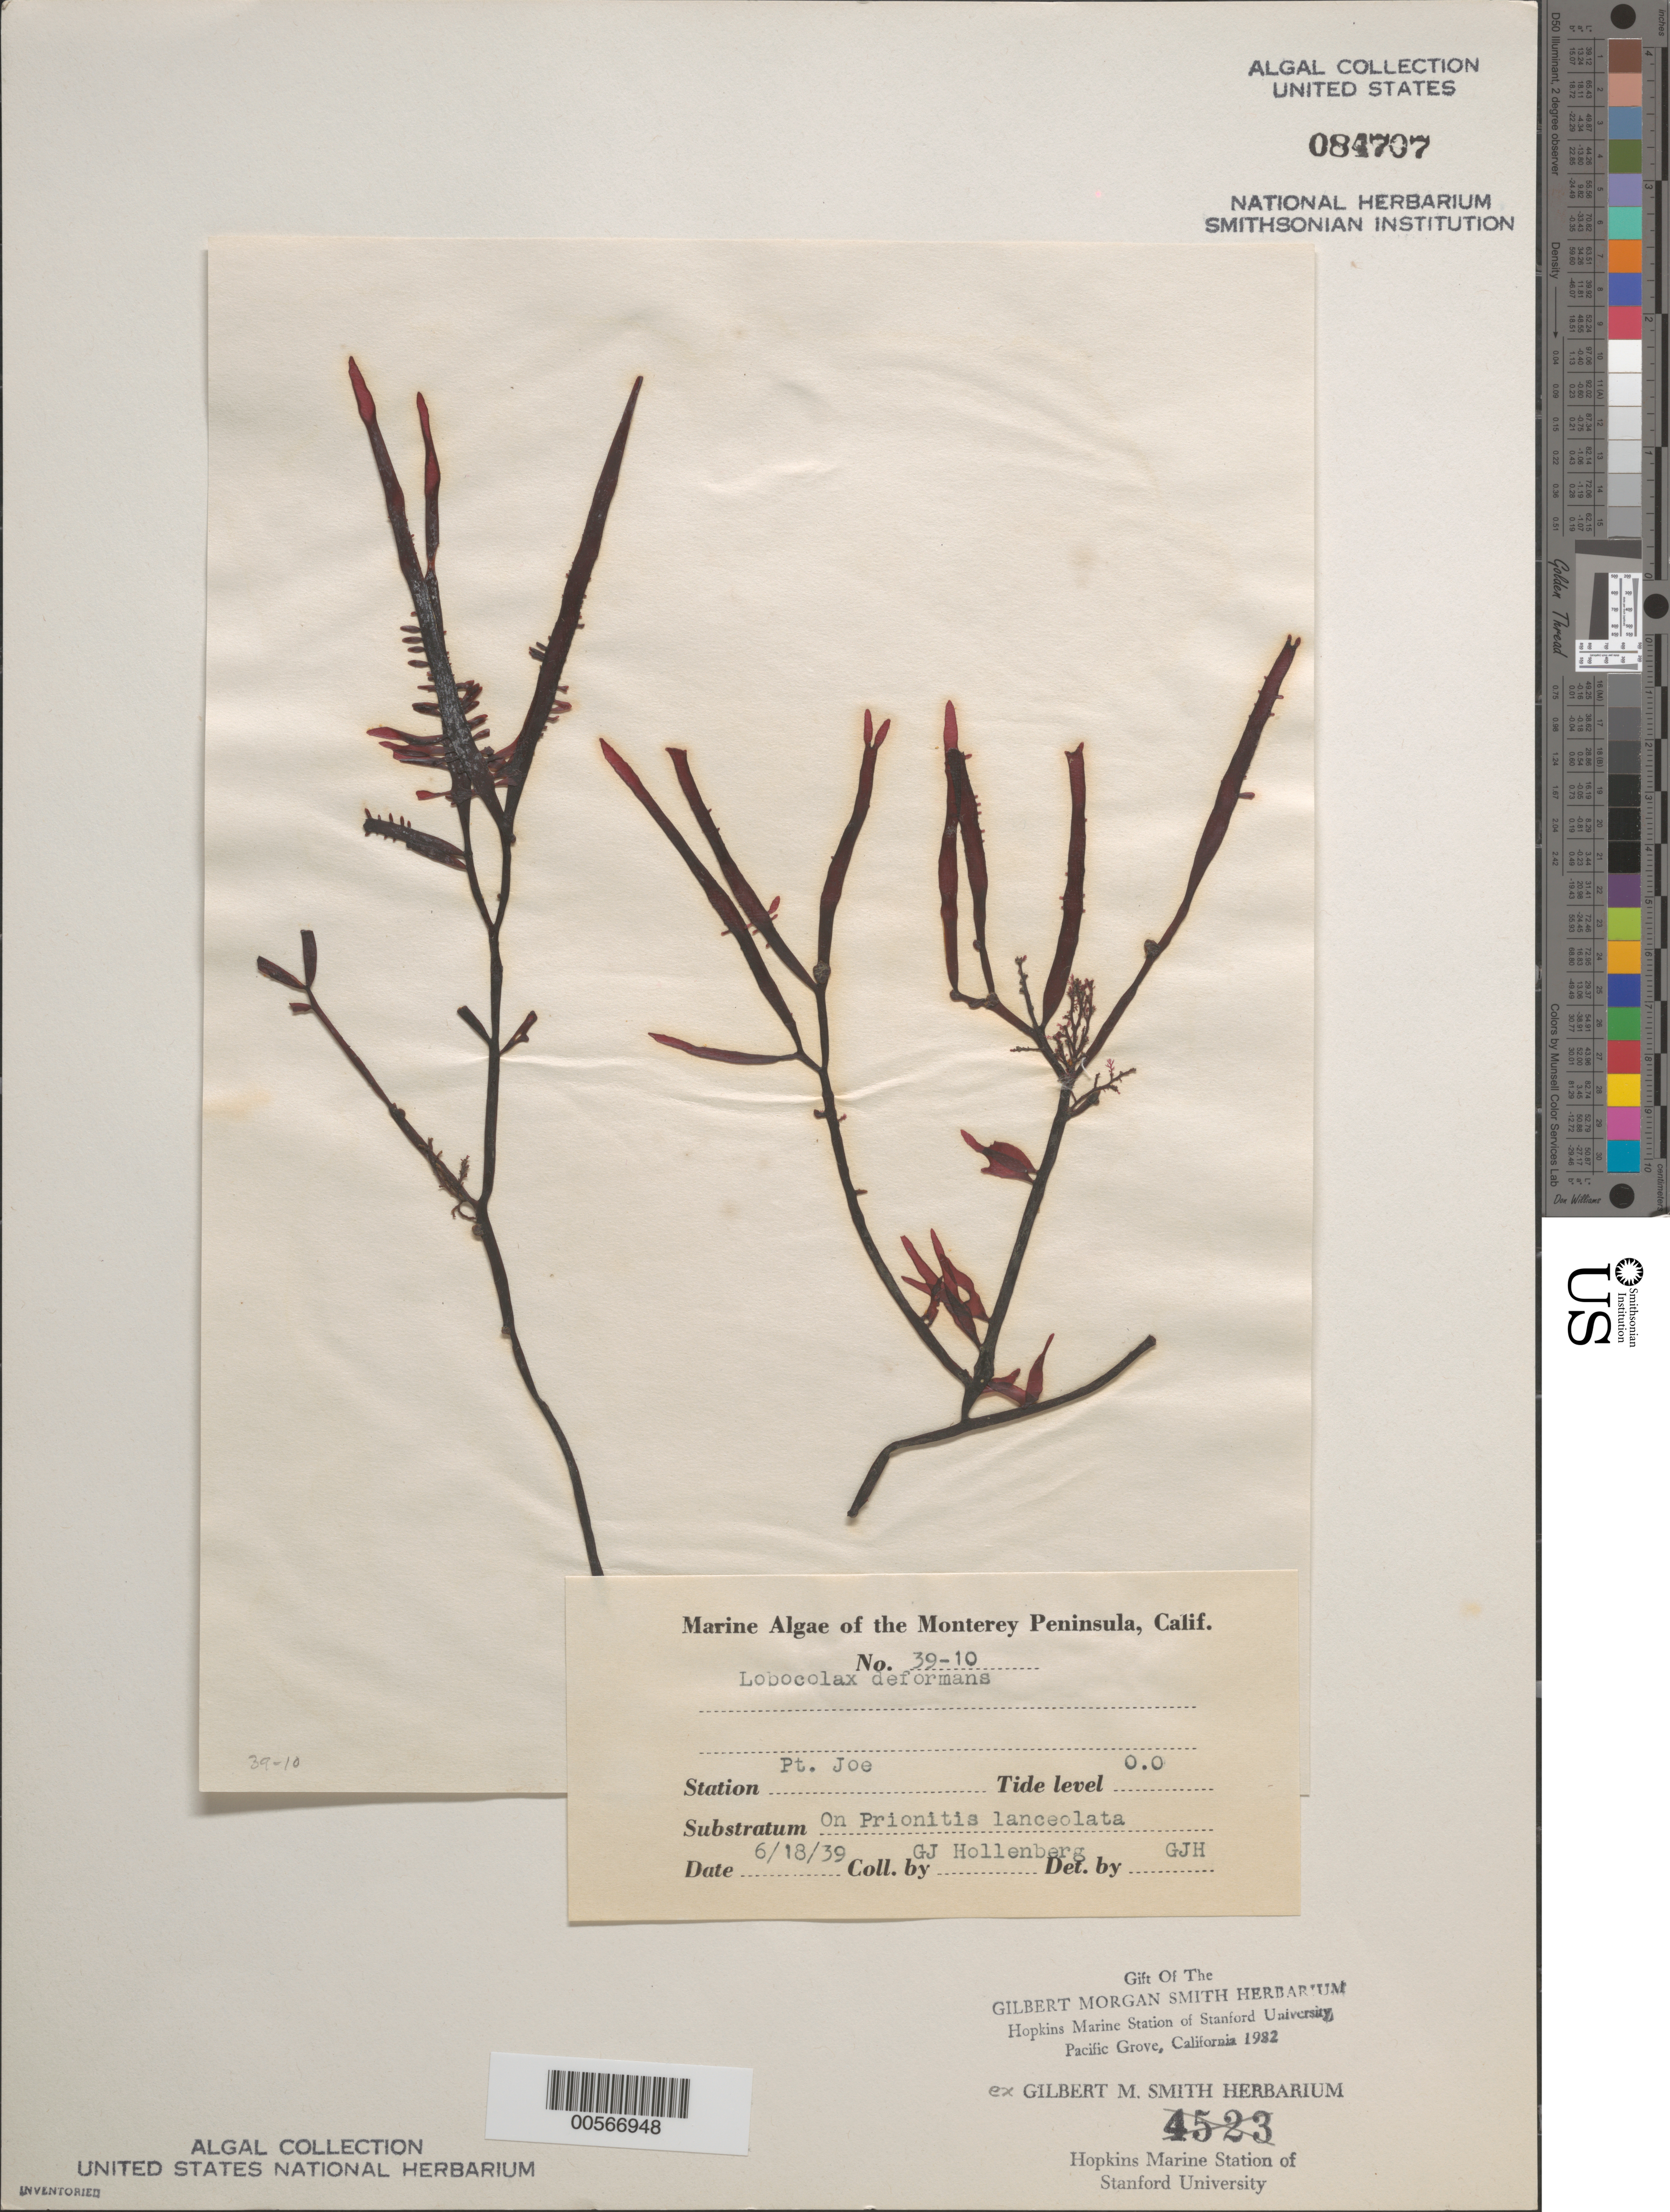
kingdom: Plantae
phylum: Rhodophyta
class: Florideophyceae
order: Cryptonemiales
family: Cryptonemiaceae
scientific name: Prionitis decipiens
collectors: G. Hollenberg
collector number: GJH 39-10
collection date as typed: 18 Jun 1939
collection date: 1939-06-18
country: United States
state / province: California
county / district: Monterey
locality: Point Joe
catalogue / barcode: US 84707